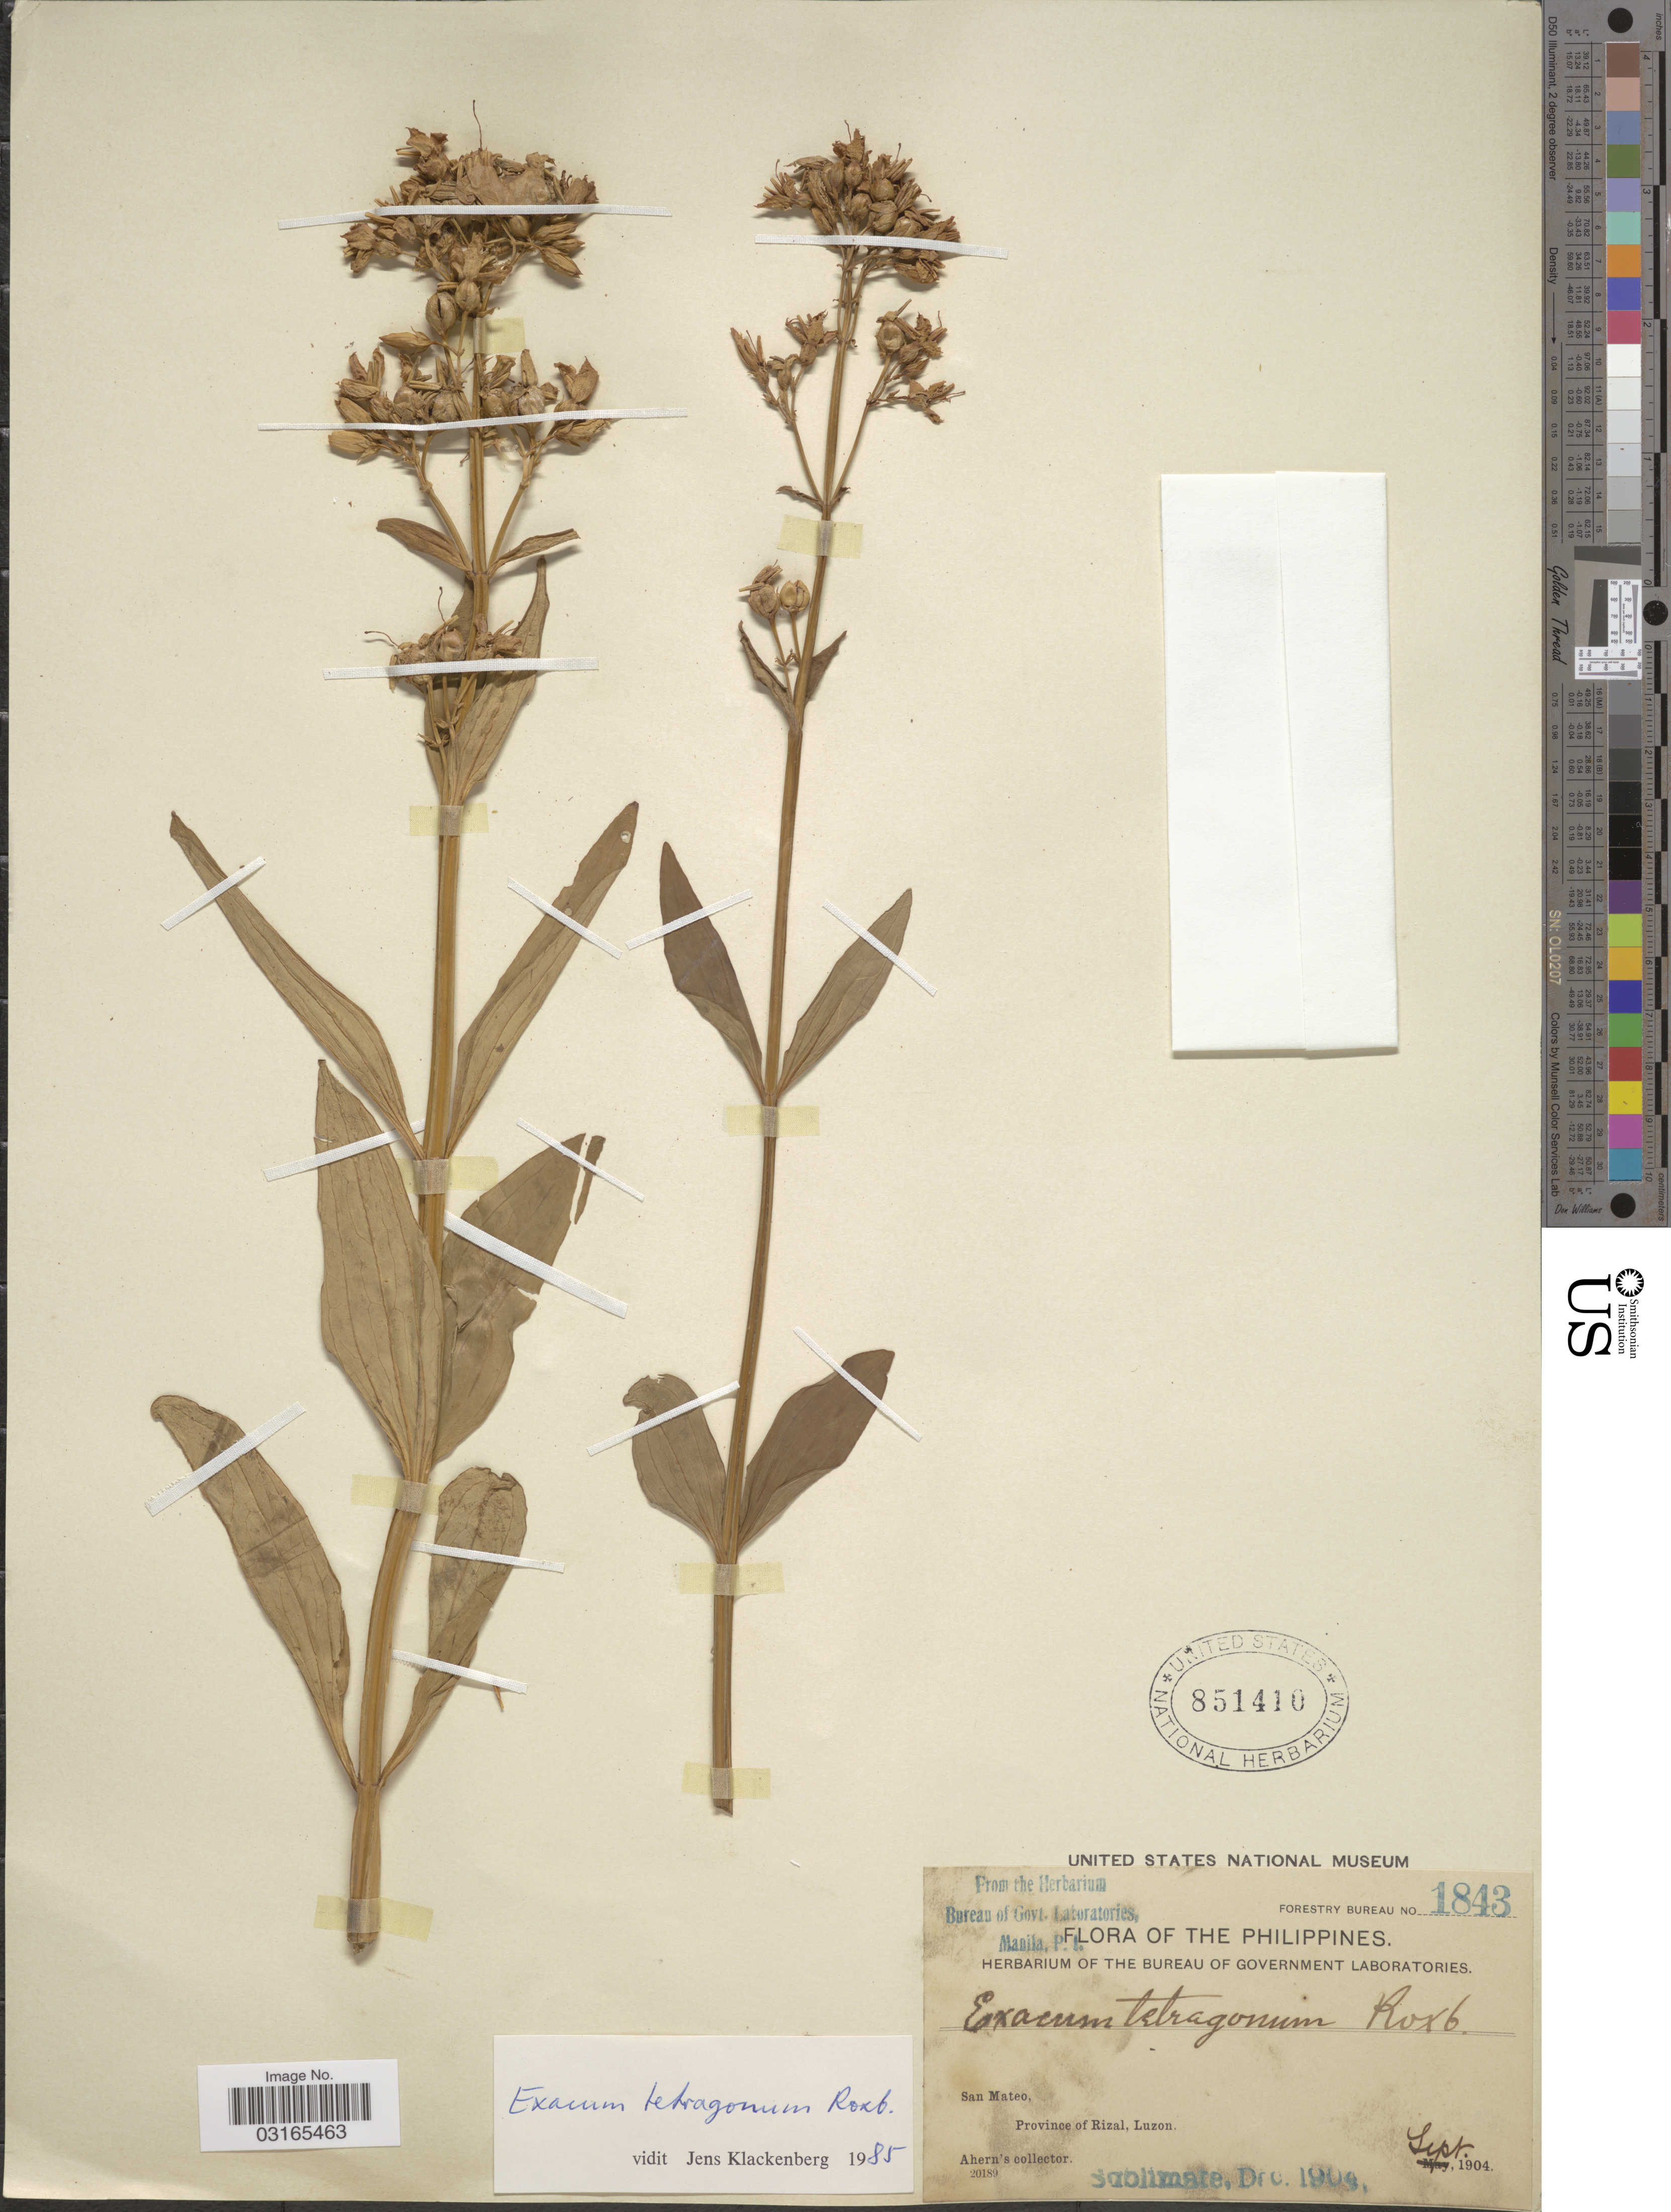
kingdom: Plantae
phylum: Tracheophyta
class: Magnoliopsida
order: Gentianales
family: Gentianaceae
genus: Exacum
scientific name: Exacum tetragonum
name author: Roxb.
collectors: Ahern's collector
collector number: Forestry Bureau1843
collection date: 1904-09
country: Philippines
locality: San Mateo, Province of Rizal, Luzon.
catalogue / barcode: US 851410